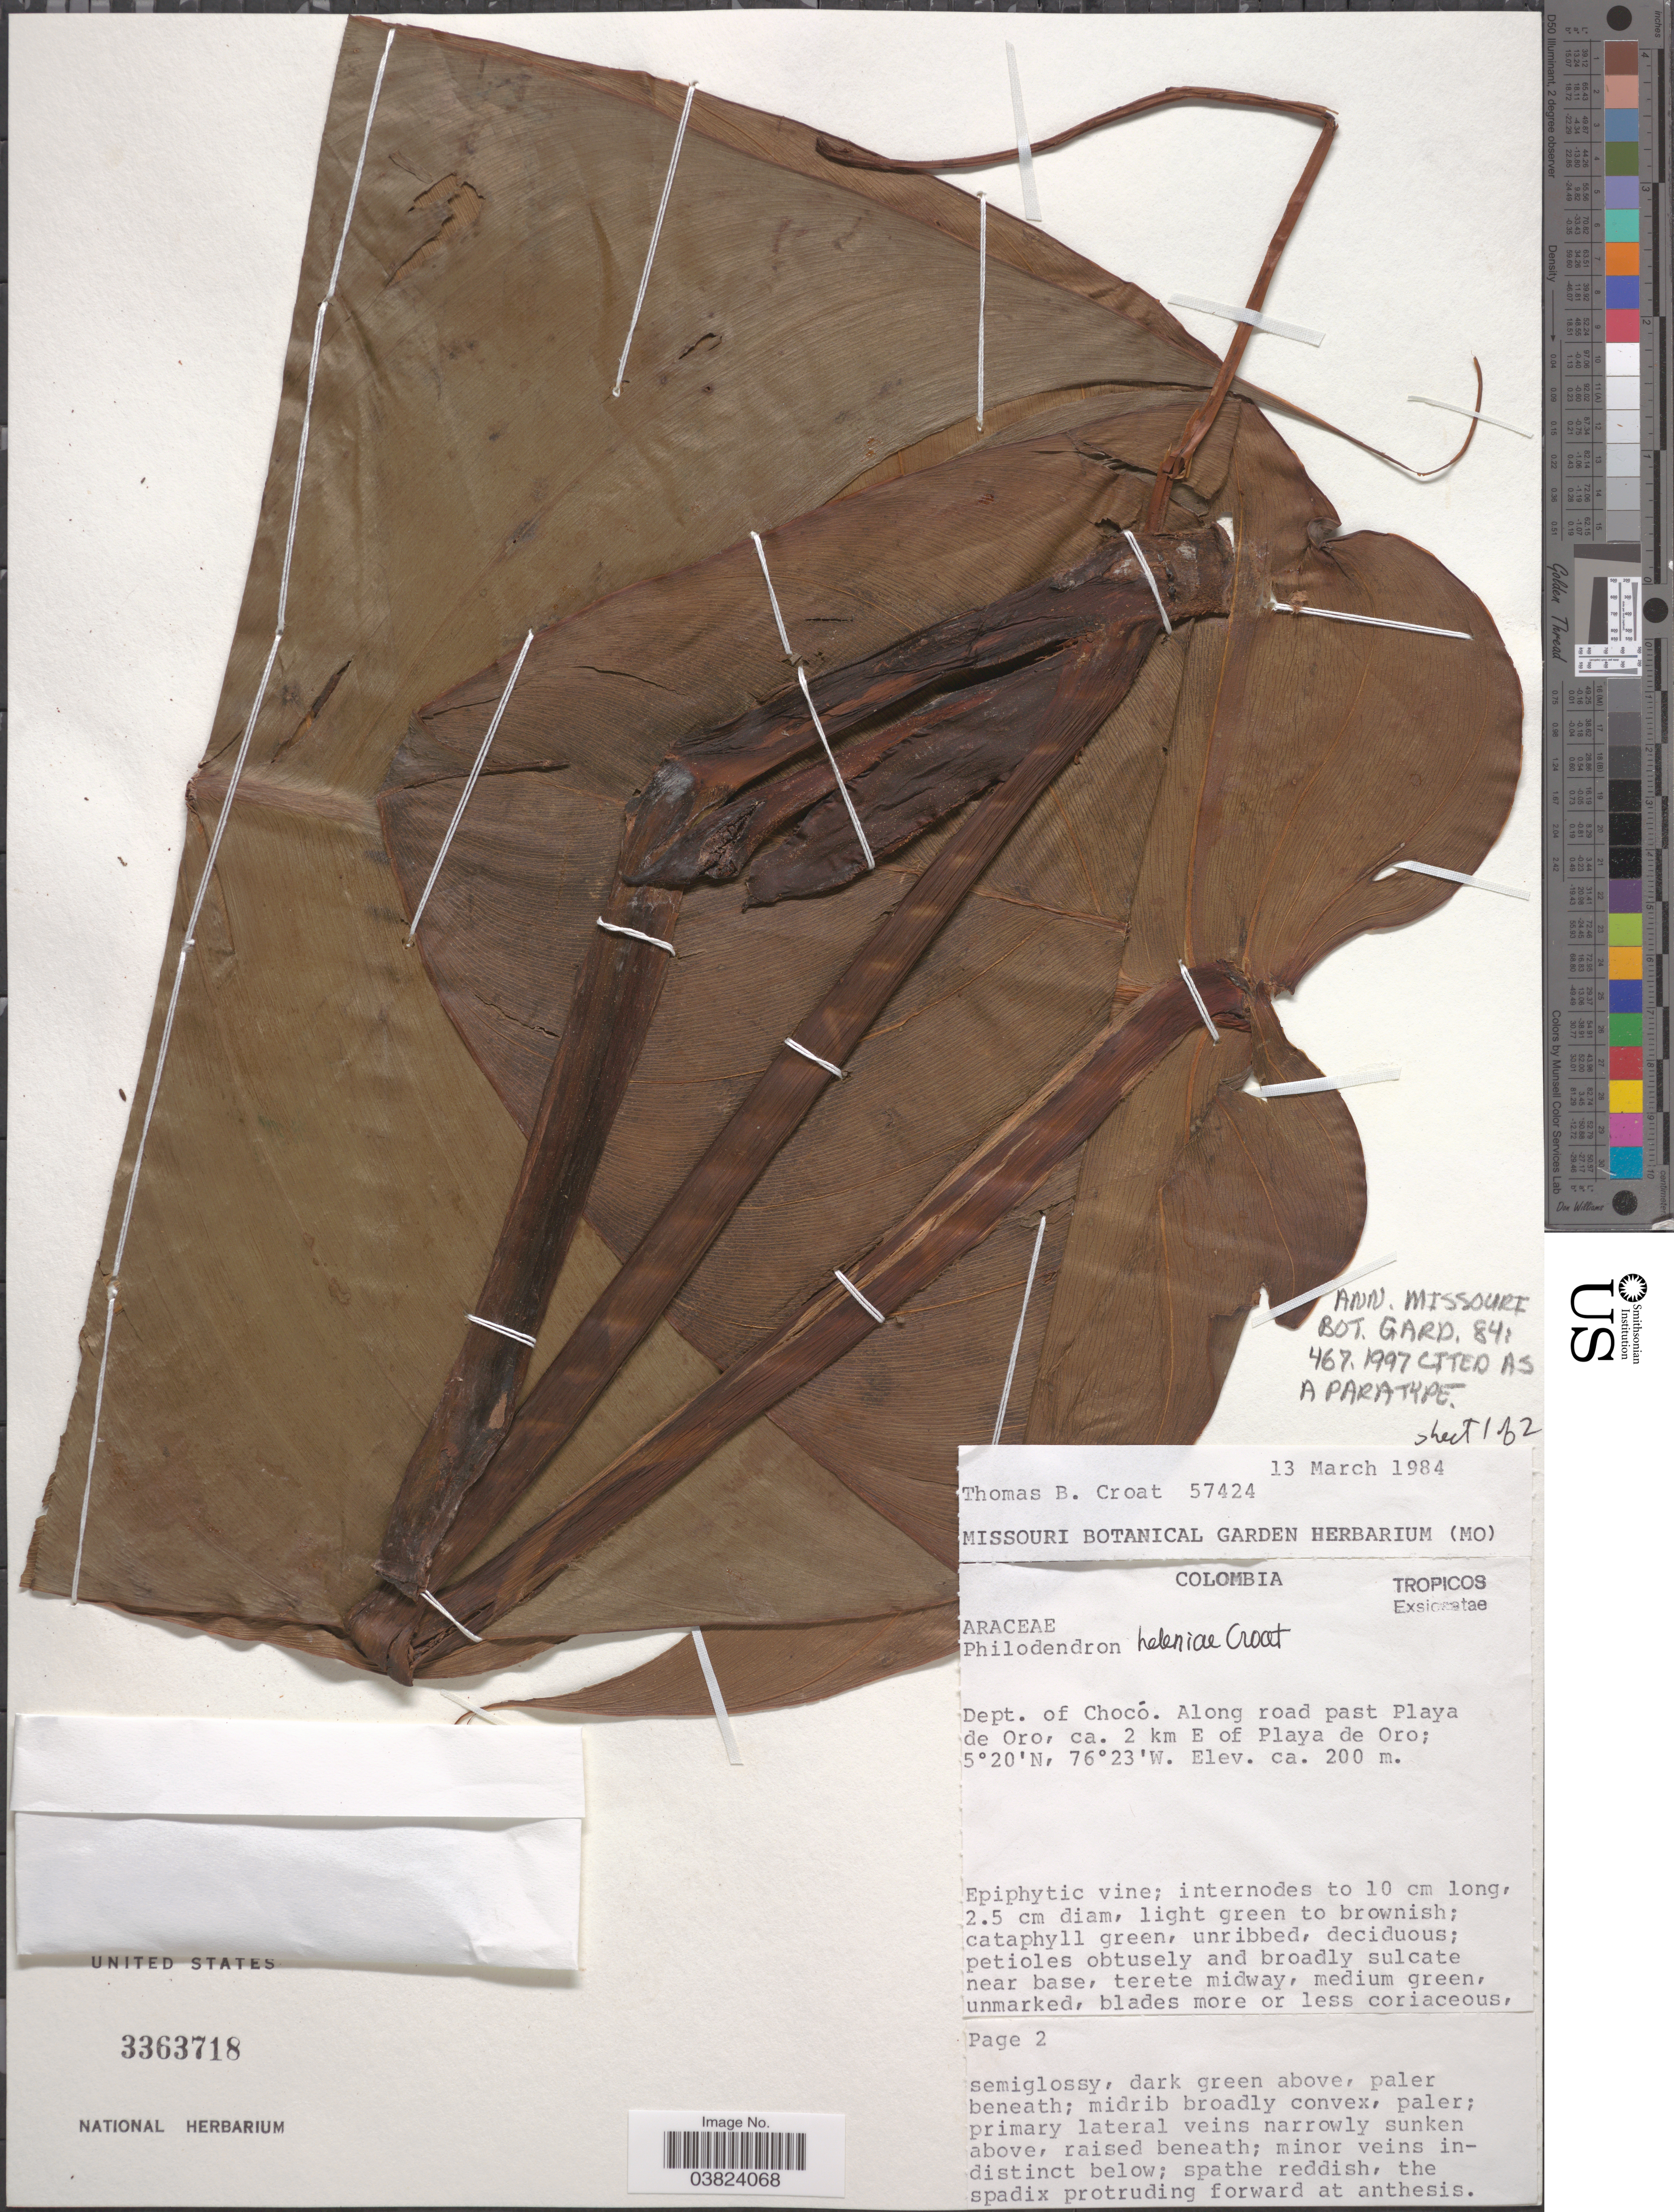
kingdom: Plantae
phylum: Tracheophyta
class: Liliopsida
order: Alismatales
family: Araceae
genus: Philodendron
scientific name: Philodendron heleniae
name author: Croat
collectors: T. B. Croat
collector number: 57424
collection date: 1984-03-13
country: Colombia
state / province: Chocó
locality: Dept. de Chocó. Along road past Playa de Oro, ca. 2 km E of Playa de Oro.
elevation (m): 200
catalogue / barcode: US 3363718